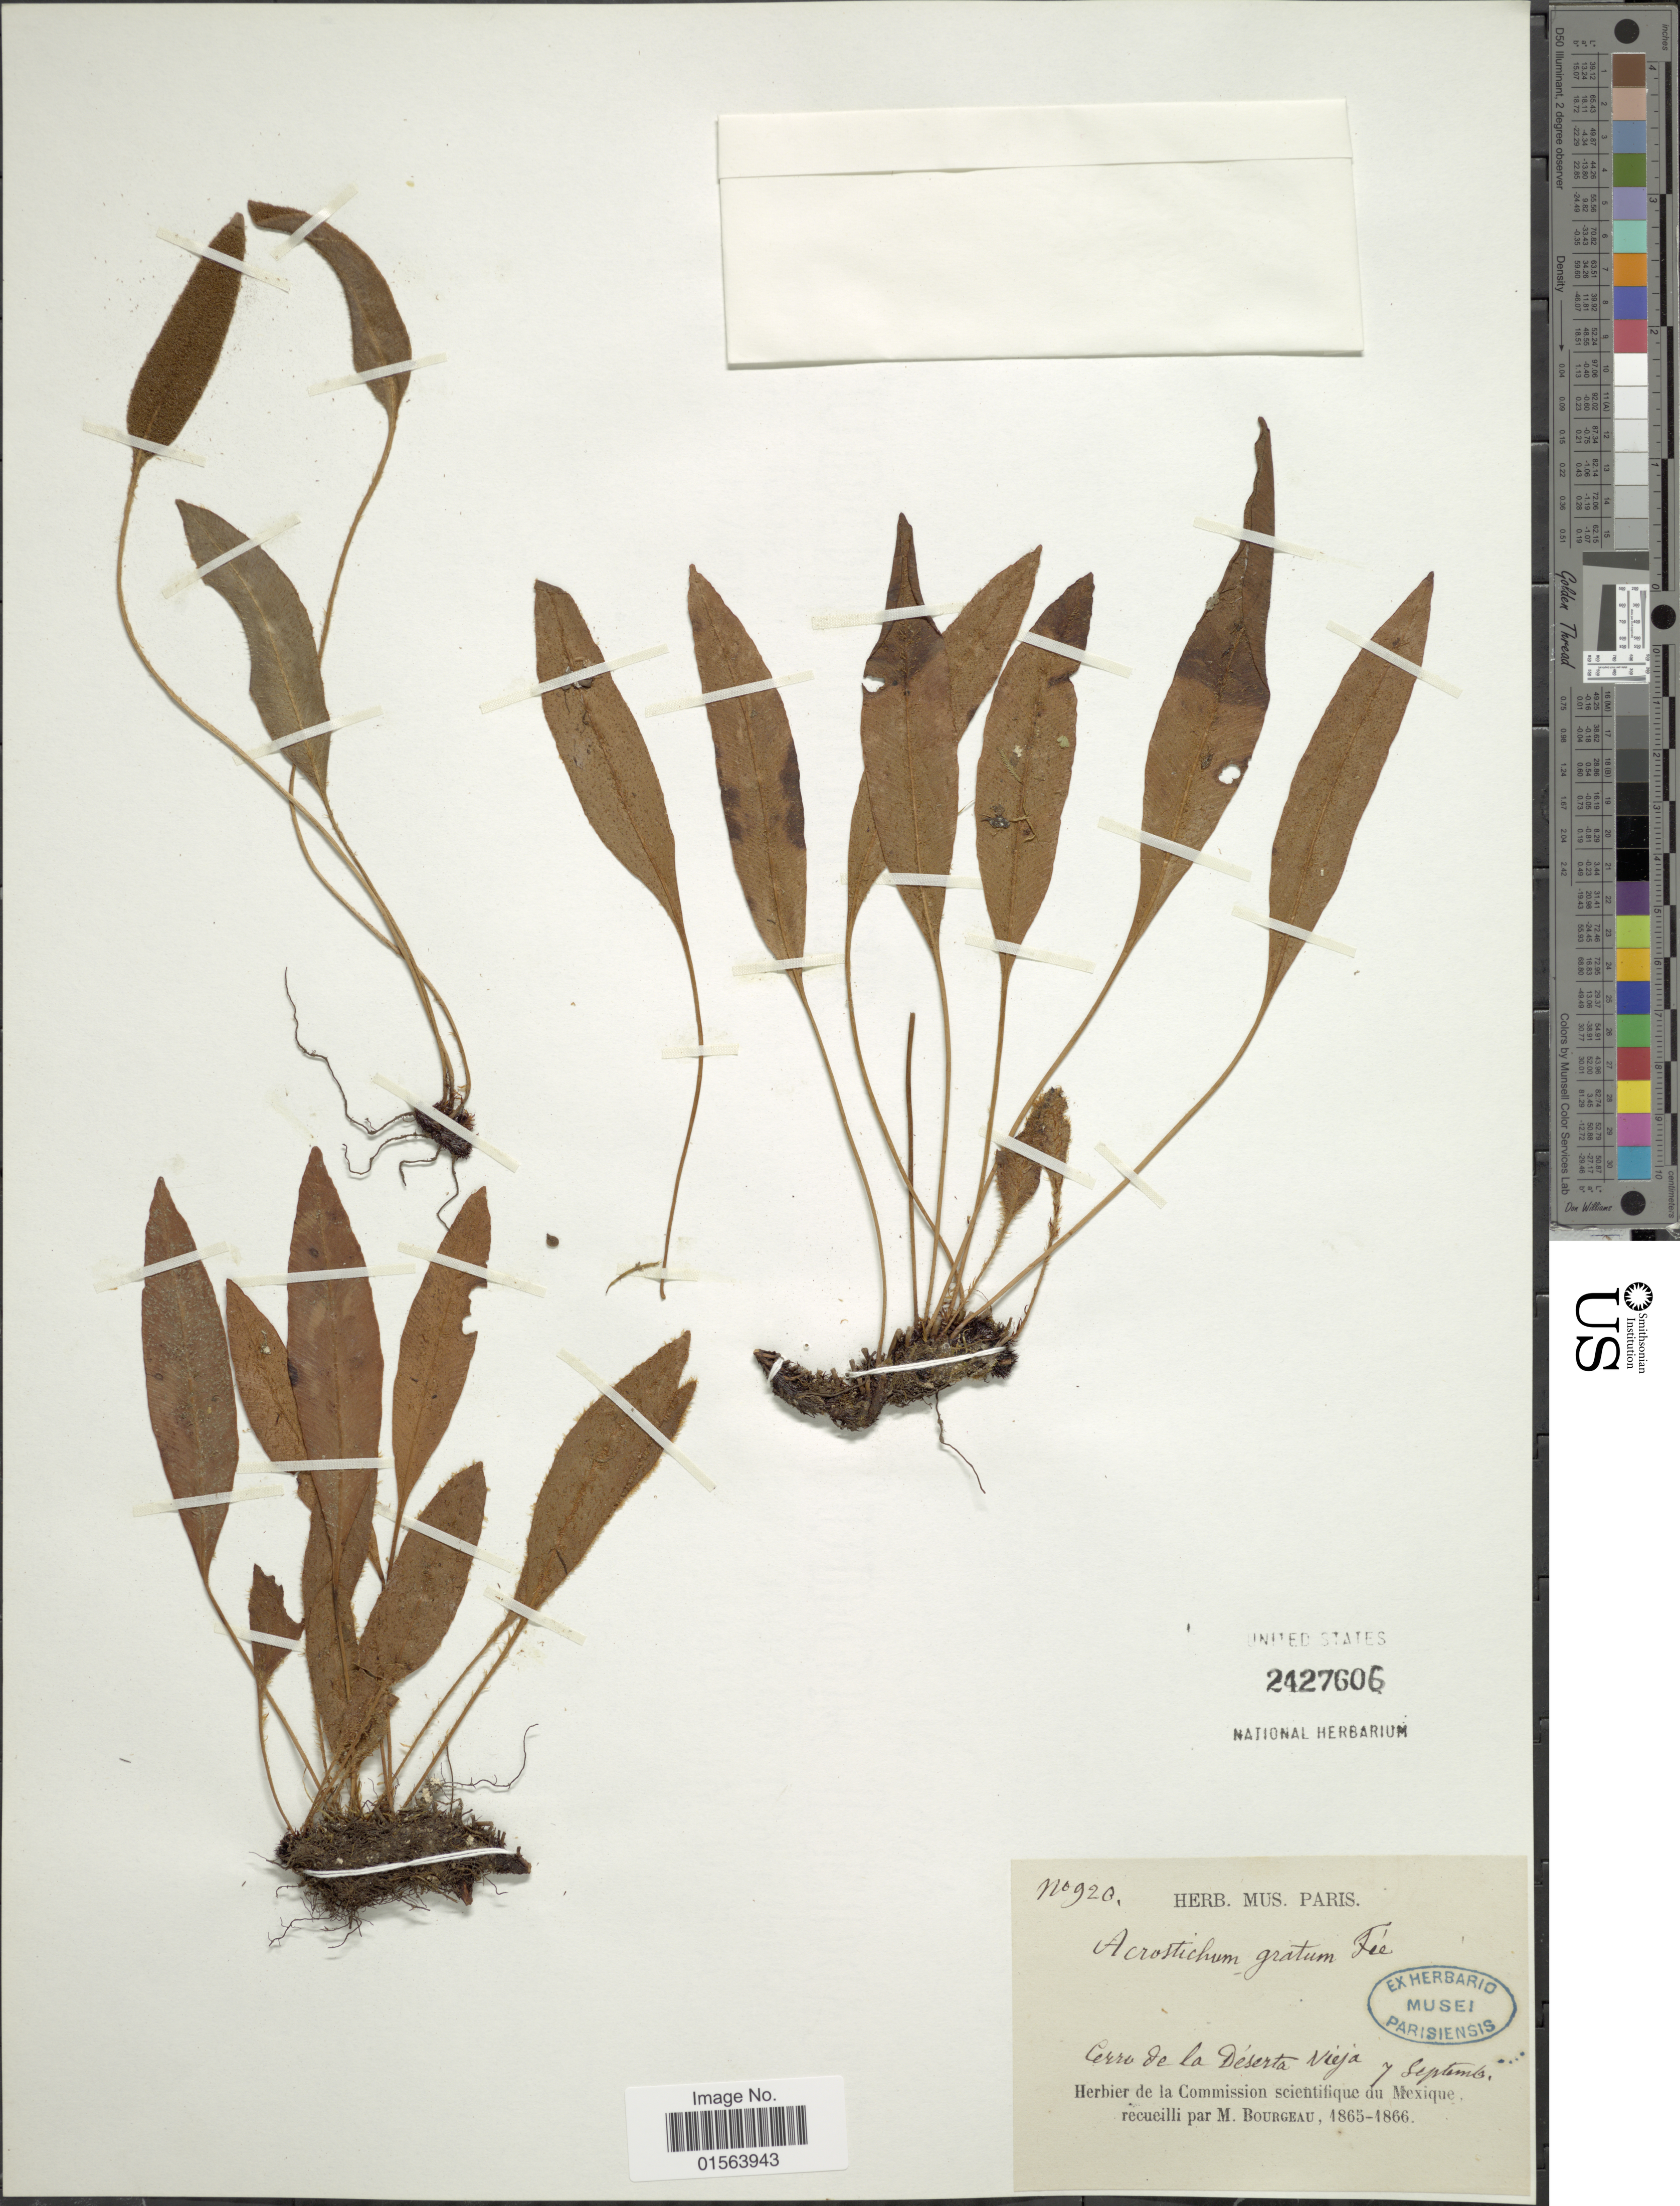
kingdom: Plantae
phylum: Tracheophyta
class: Polypodiopsida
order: Polypodiales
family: Dryopteridaceae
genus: Elaphoglossum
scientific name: Elaphoglossum gratum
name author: (Fée) T. Moore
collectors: -. Bourgeau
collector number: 920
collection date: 1865-09-07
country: Mexico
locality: Cerro de la Deserta Vieja y Septimo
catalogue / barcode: US 2427606